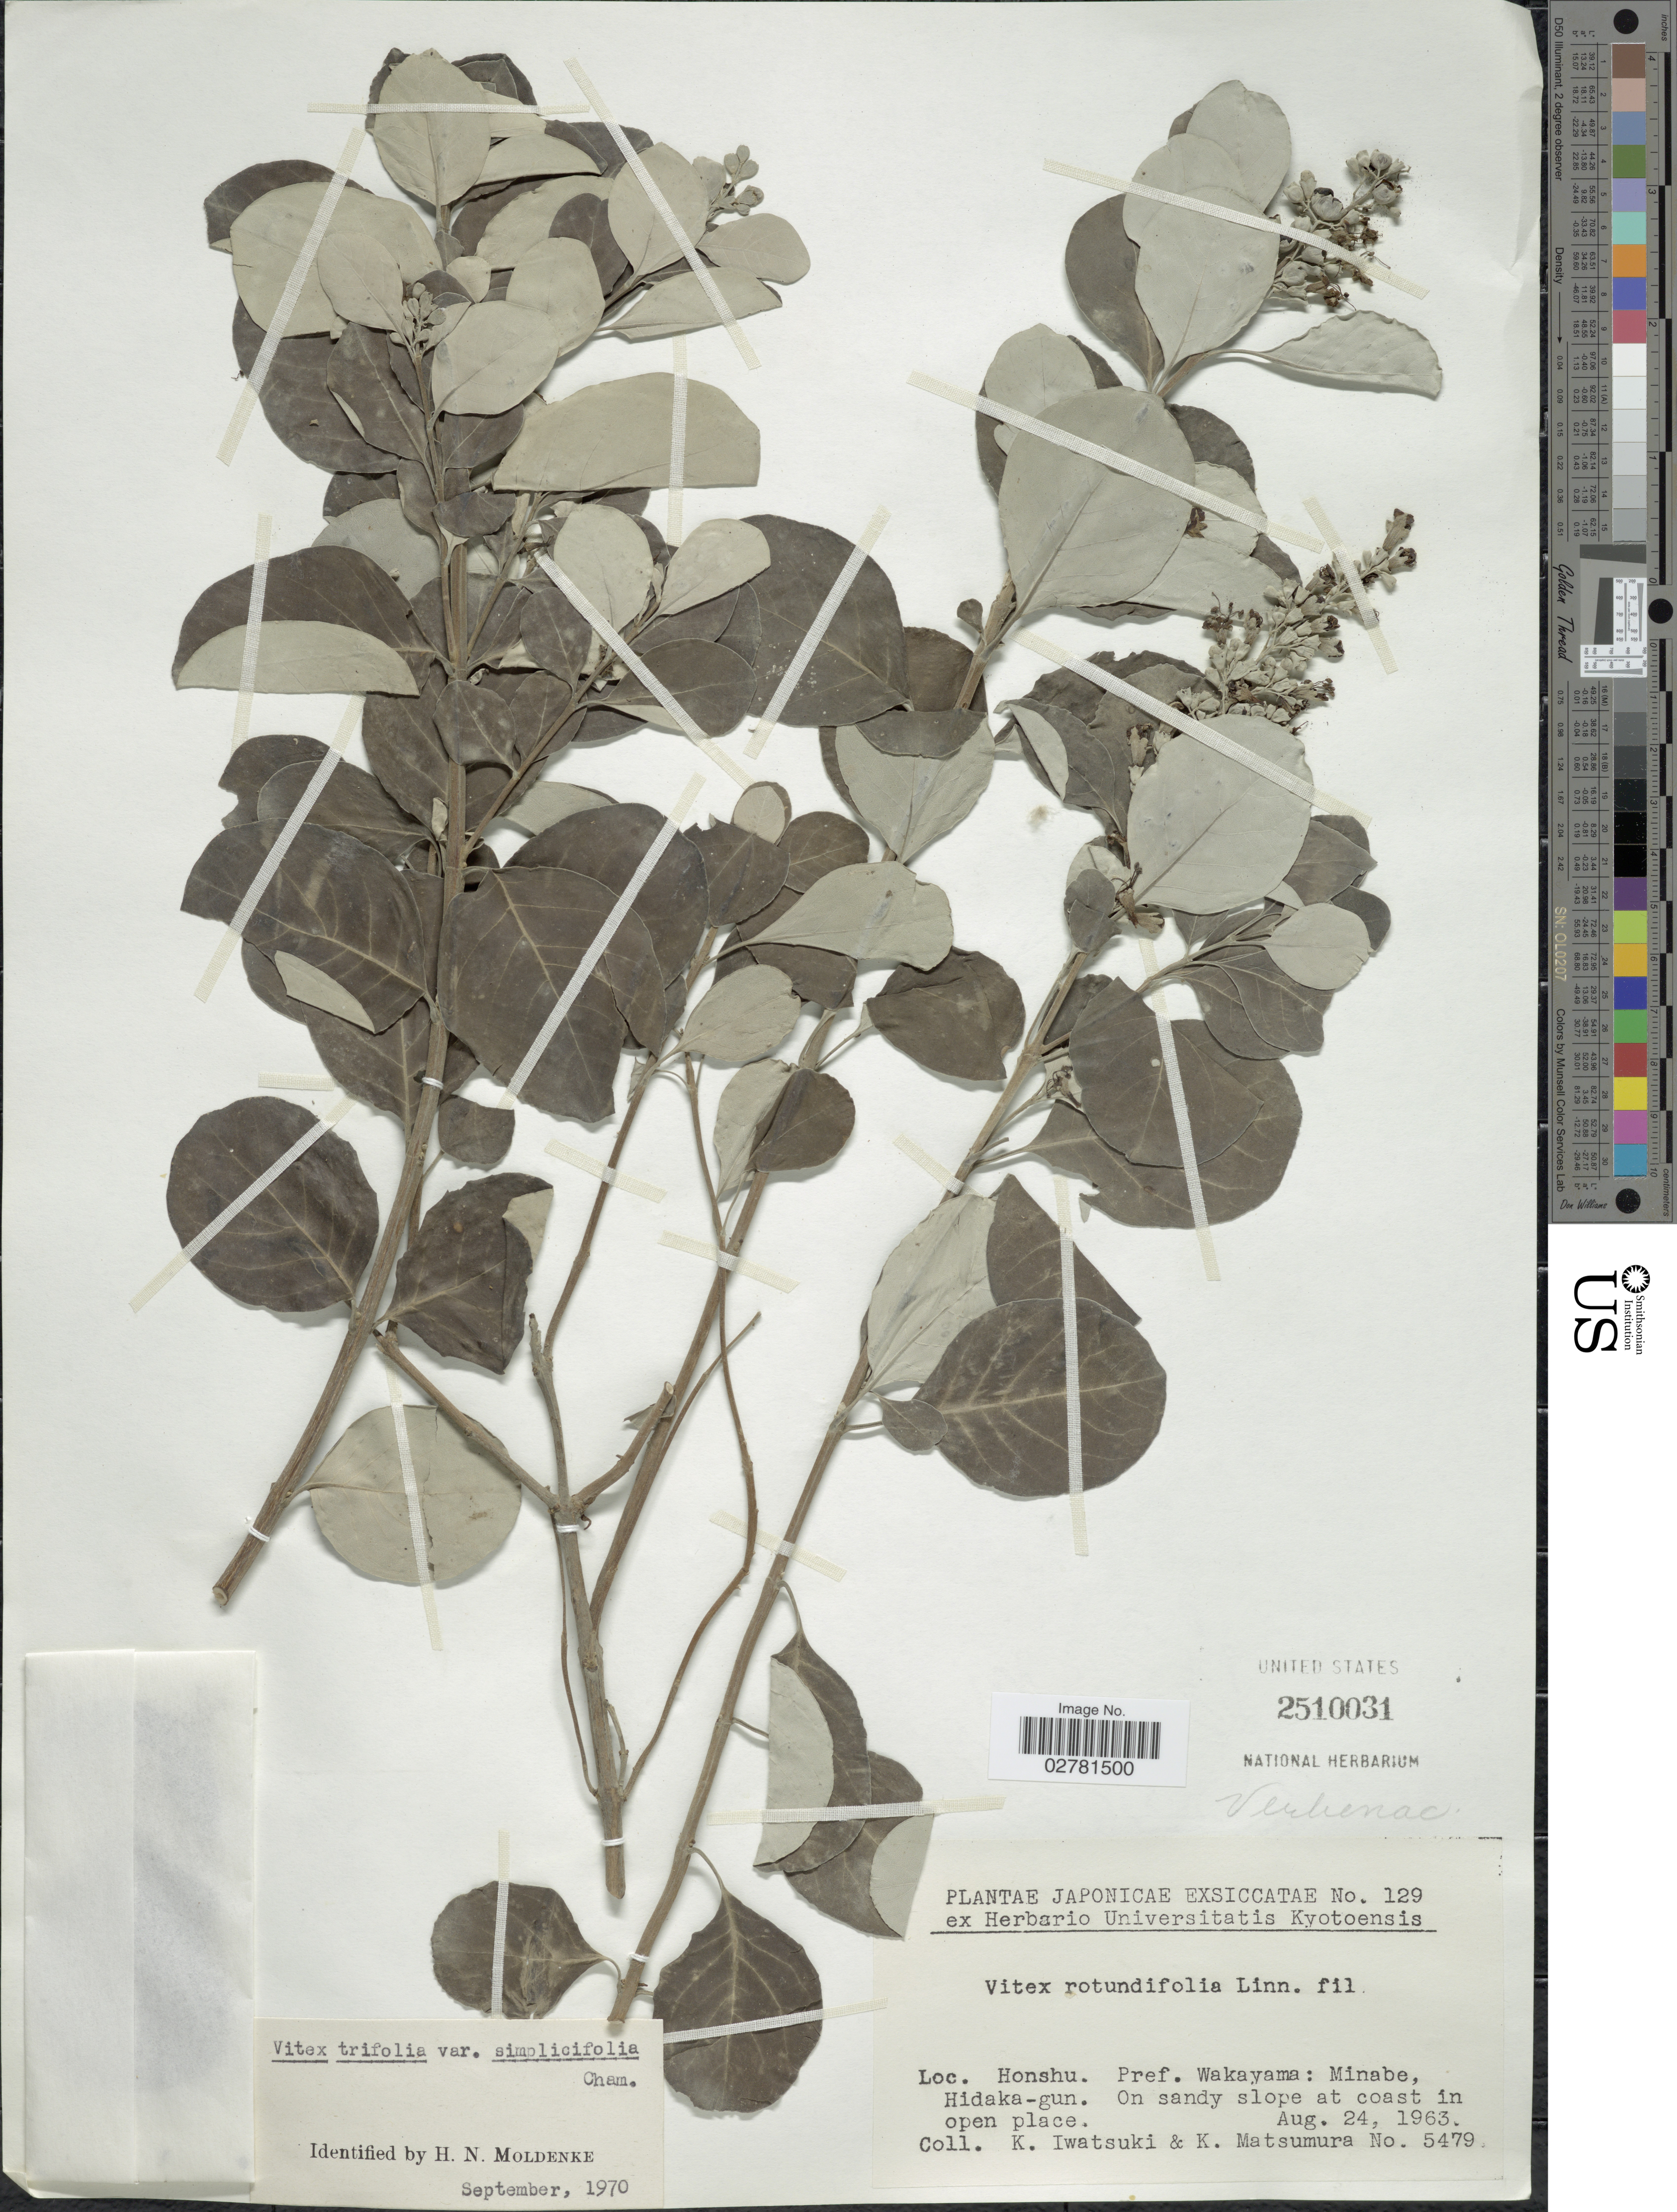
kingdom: Plantae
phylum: Tracheophyta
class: Magnoliopsida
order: Lamiales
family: Lamiaceae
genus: Vitex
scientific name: Vitex trifoliata var. simplicifolia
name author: Cham.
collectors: K. Iwatsuki & K. Matsumura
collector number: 5479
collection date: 1963-08-24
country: Japan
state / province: Wakayama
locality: Honshu. Pref. Wakayama: Minabe, Hidaka-gun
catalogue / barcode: US 2510031